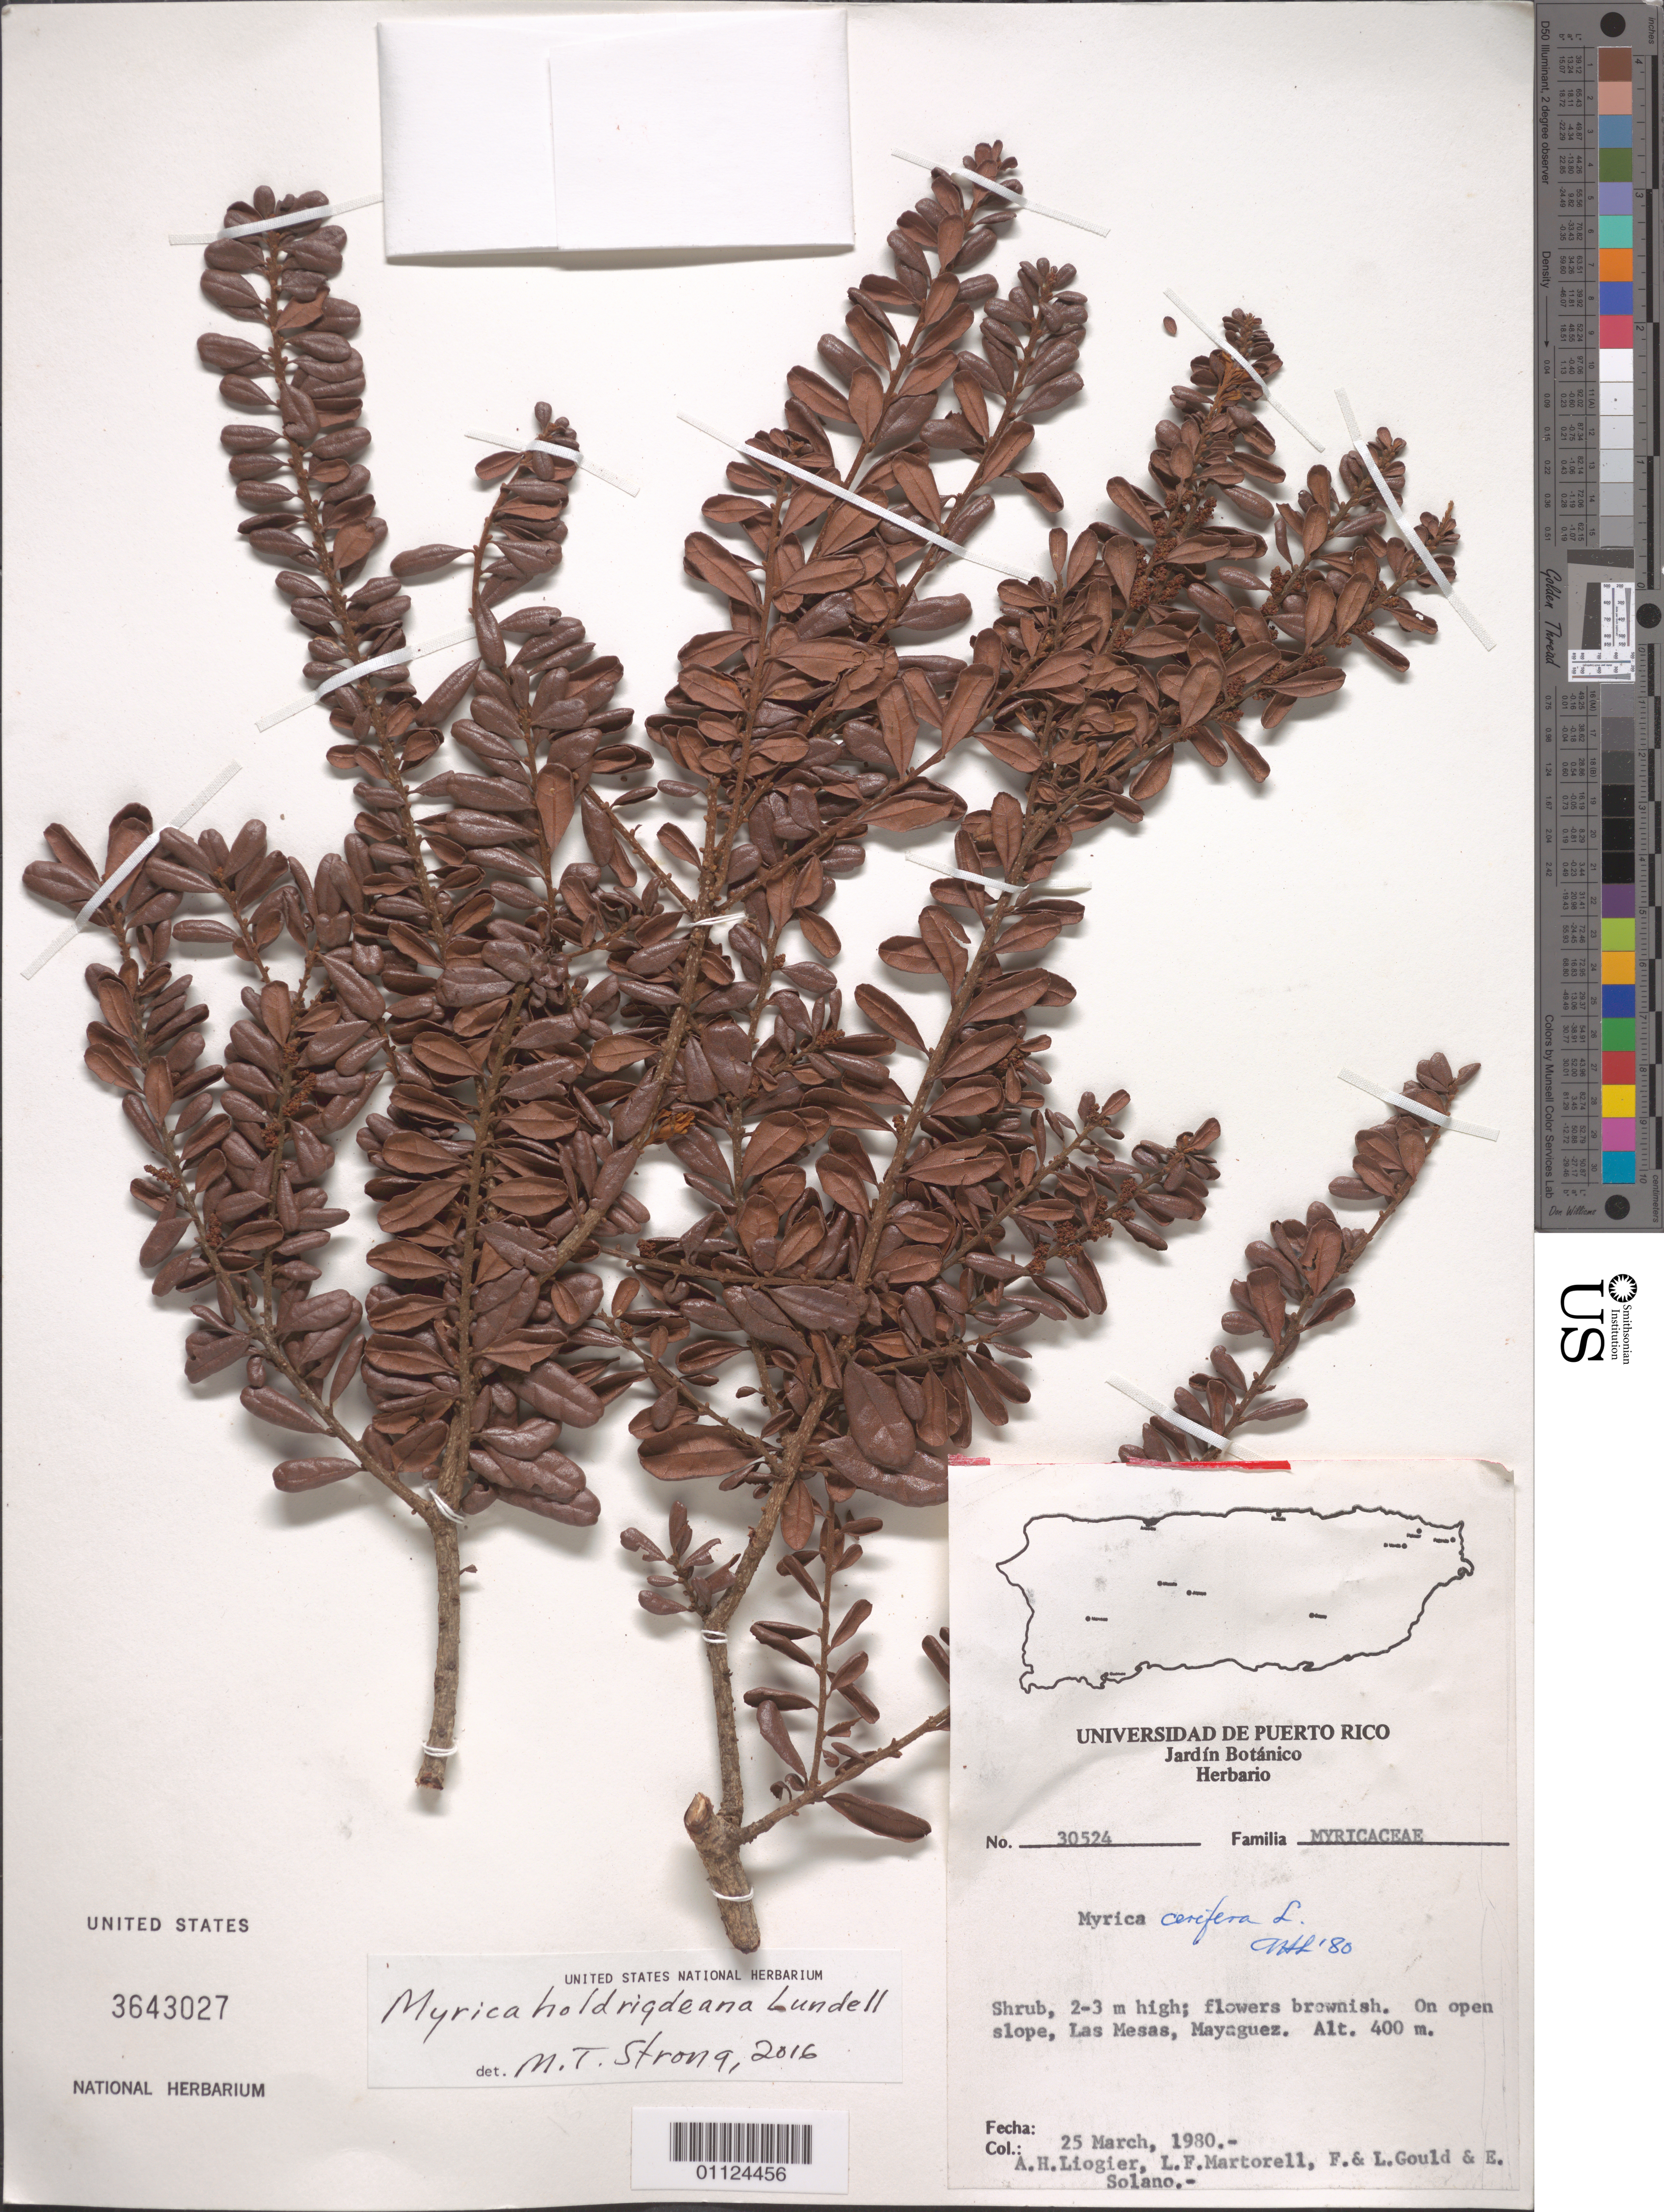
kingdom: Plantae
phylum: Tracheophyta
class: Magnoliopsida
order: Fagales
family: Myricaceae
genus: Morella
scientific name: Morella holdridgeana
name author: (Lundell) Wilbur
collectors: A. H. Liogier, L. Martorell, L. Gould & E. Solano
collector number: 30524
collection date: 1980-03-25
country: Puerto Rico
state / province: Mayagüez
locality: Las Mesas.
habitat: On open slope.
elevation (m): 400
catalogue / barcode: US 3643027